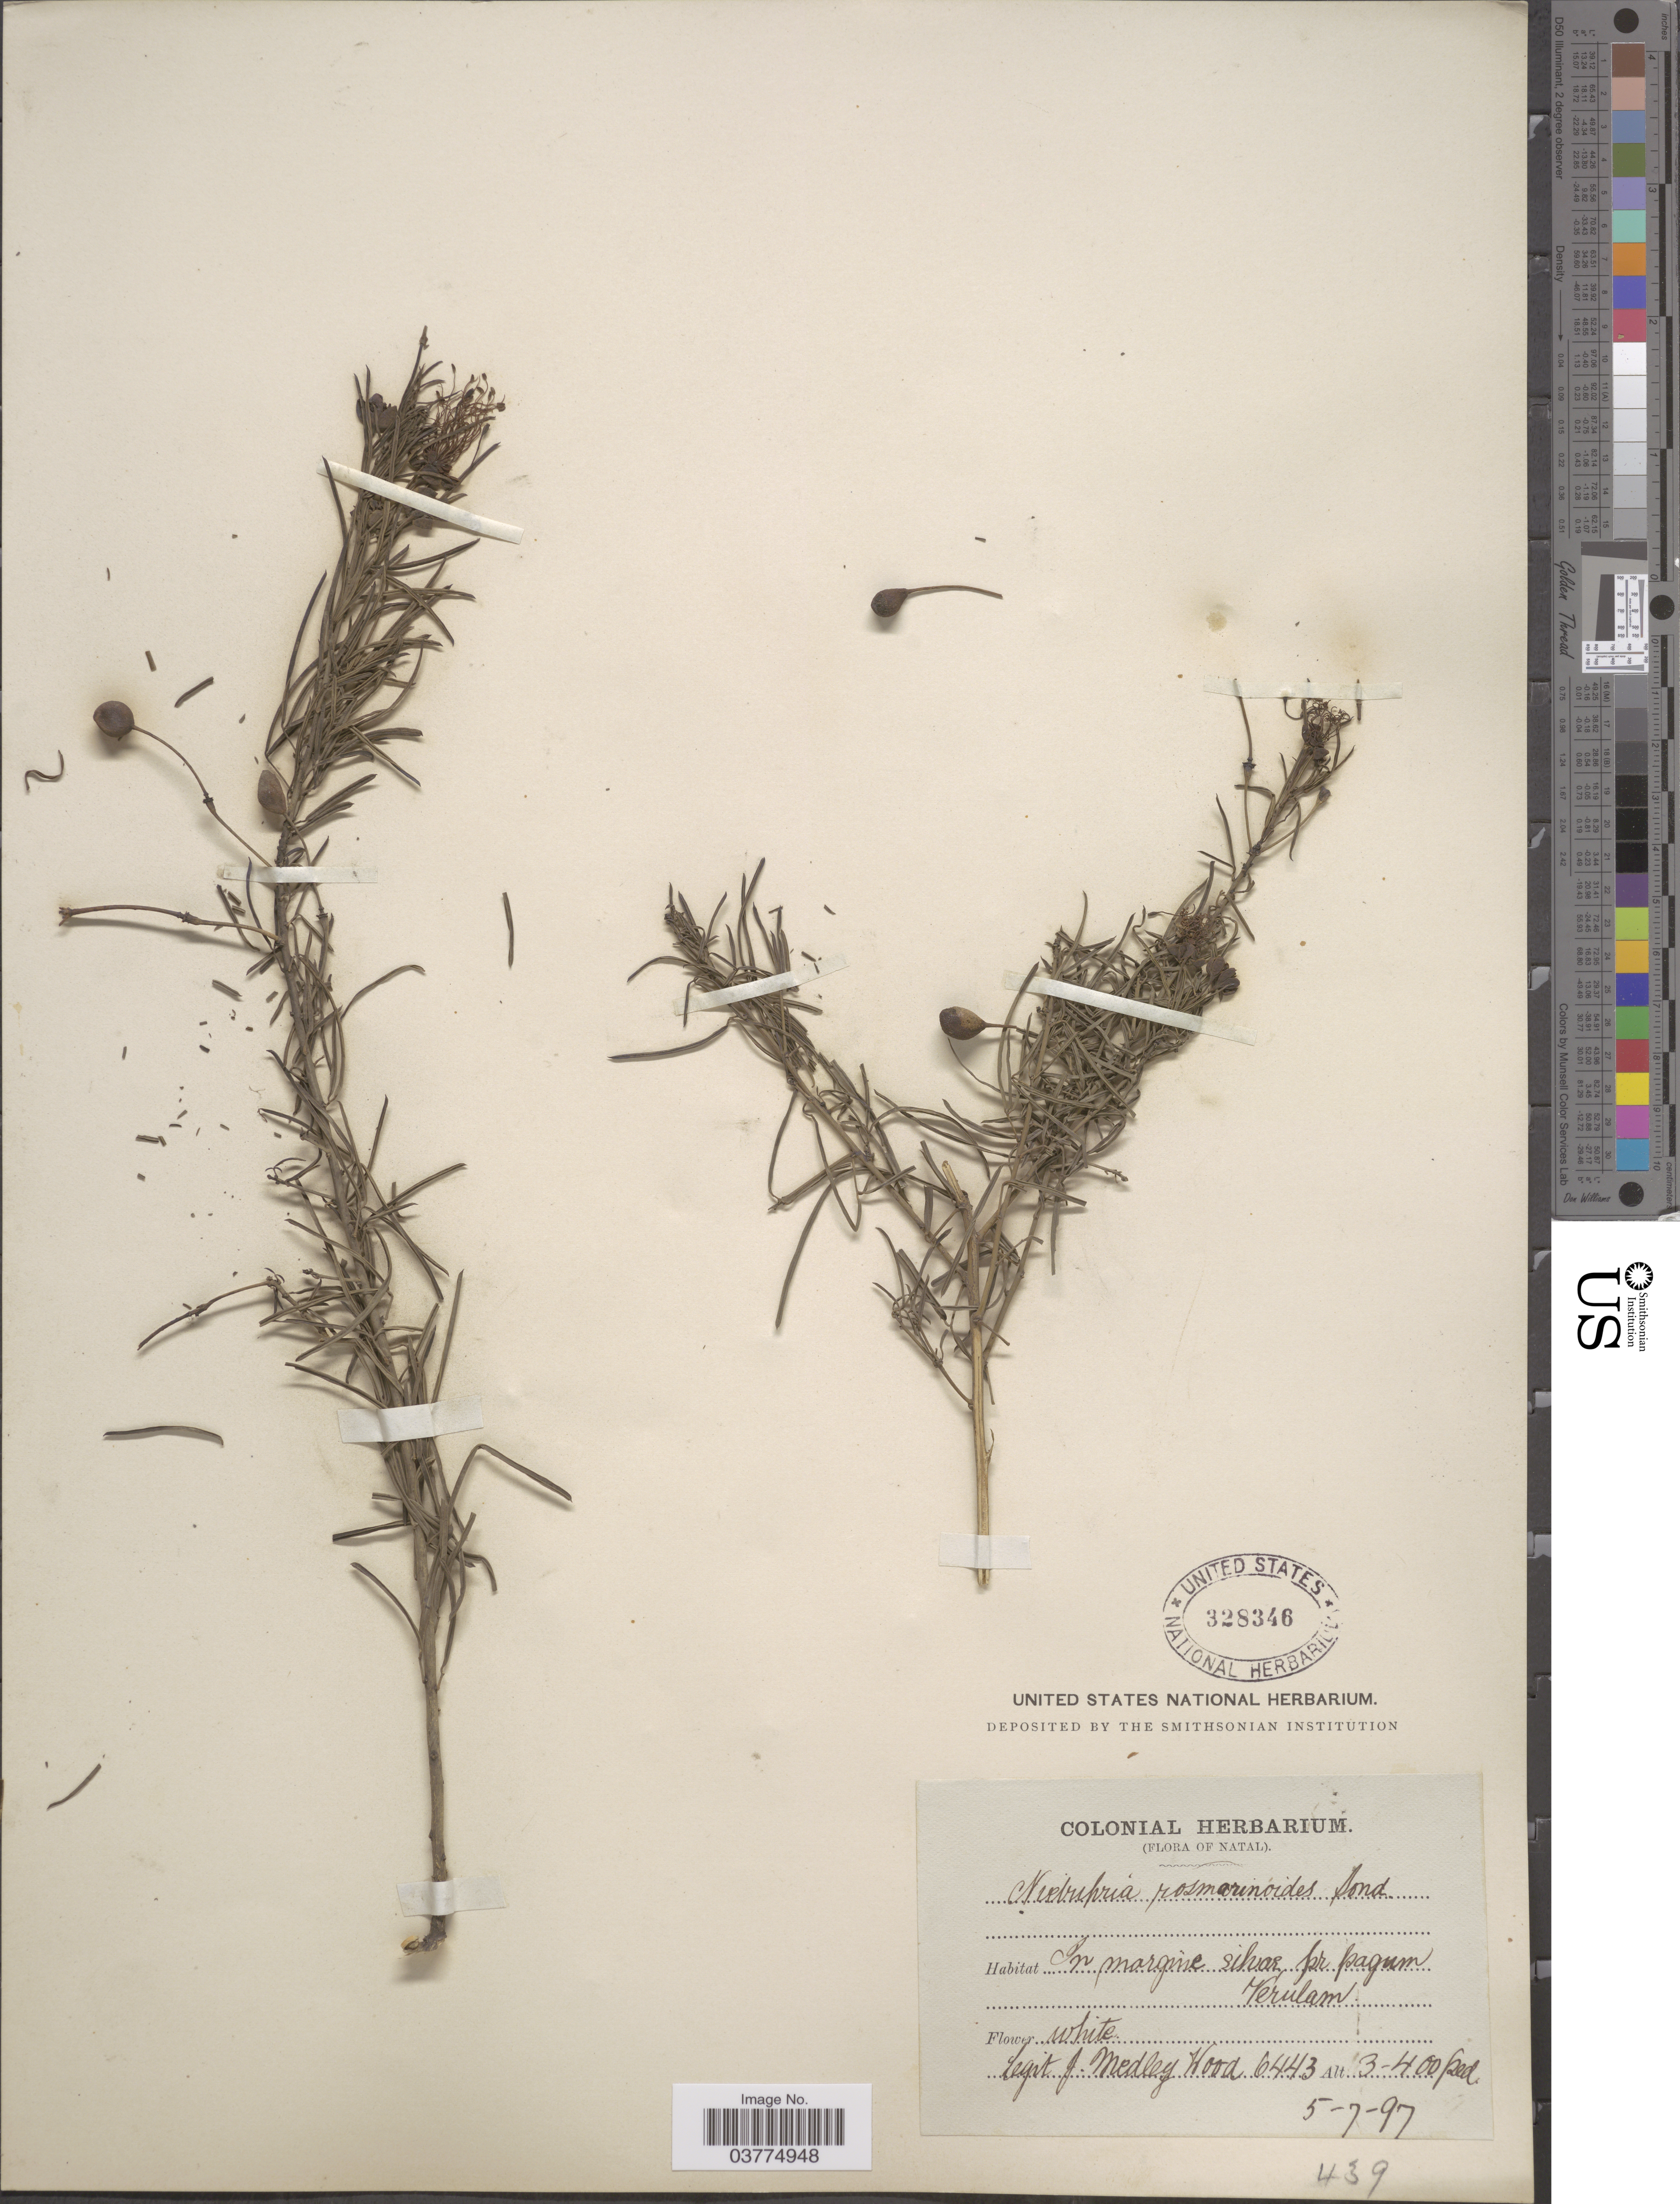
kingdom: Plantae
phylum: Tracheophyta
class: Magnoliopsida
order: Brassicales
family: Capparaceae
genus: Maerua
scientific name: Maerua rosmarinoides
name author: Gilg & Gilg-Ben.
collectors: J. Medley Wood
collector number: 6443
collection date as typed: Transcribed d/m/y: 5/7/97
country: South Africa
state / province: KwaZulu-Natal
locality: In margine silvæ pr pagum Verulam.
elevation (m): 91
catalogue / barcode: US 328346